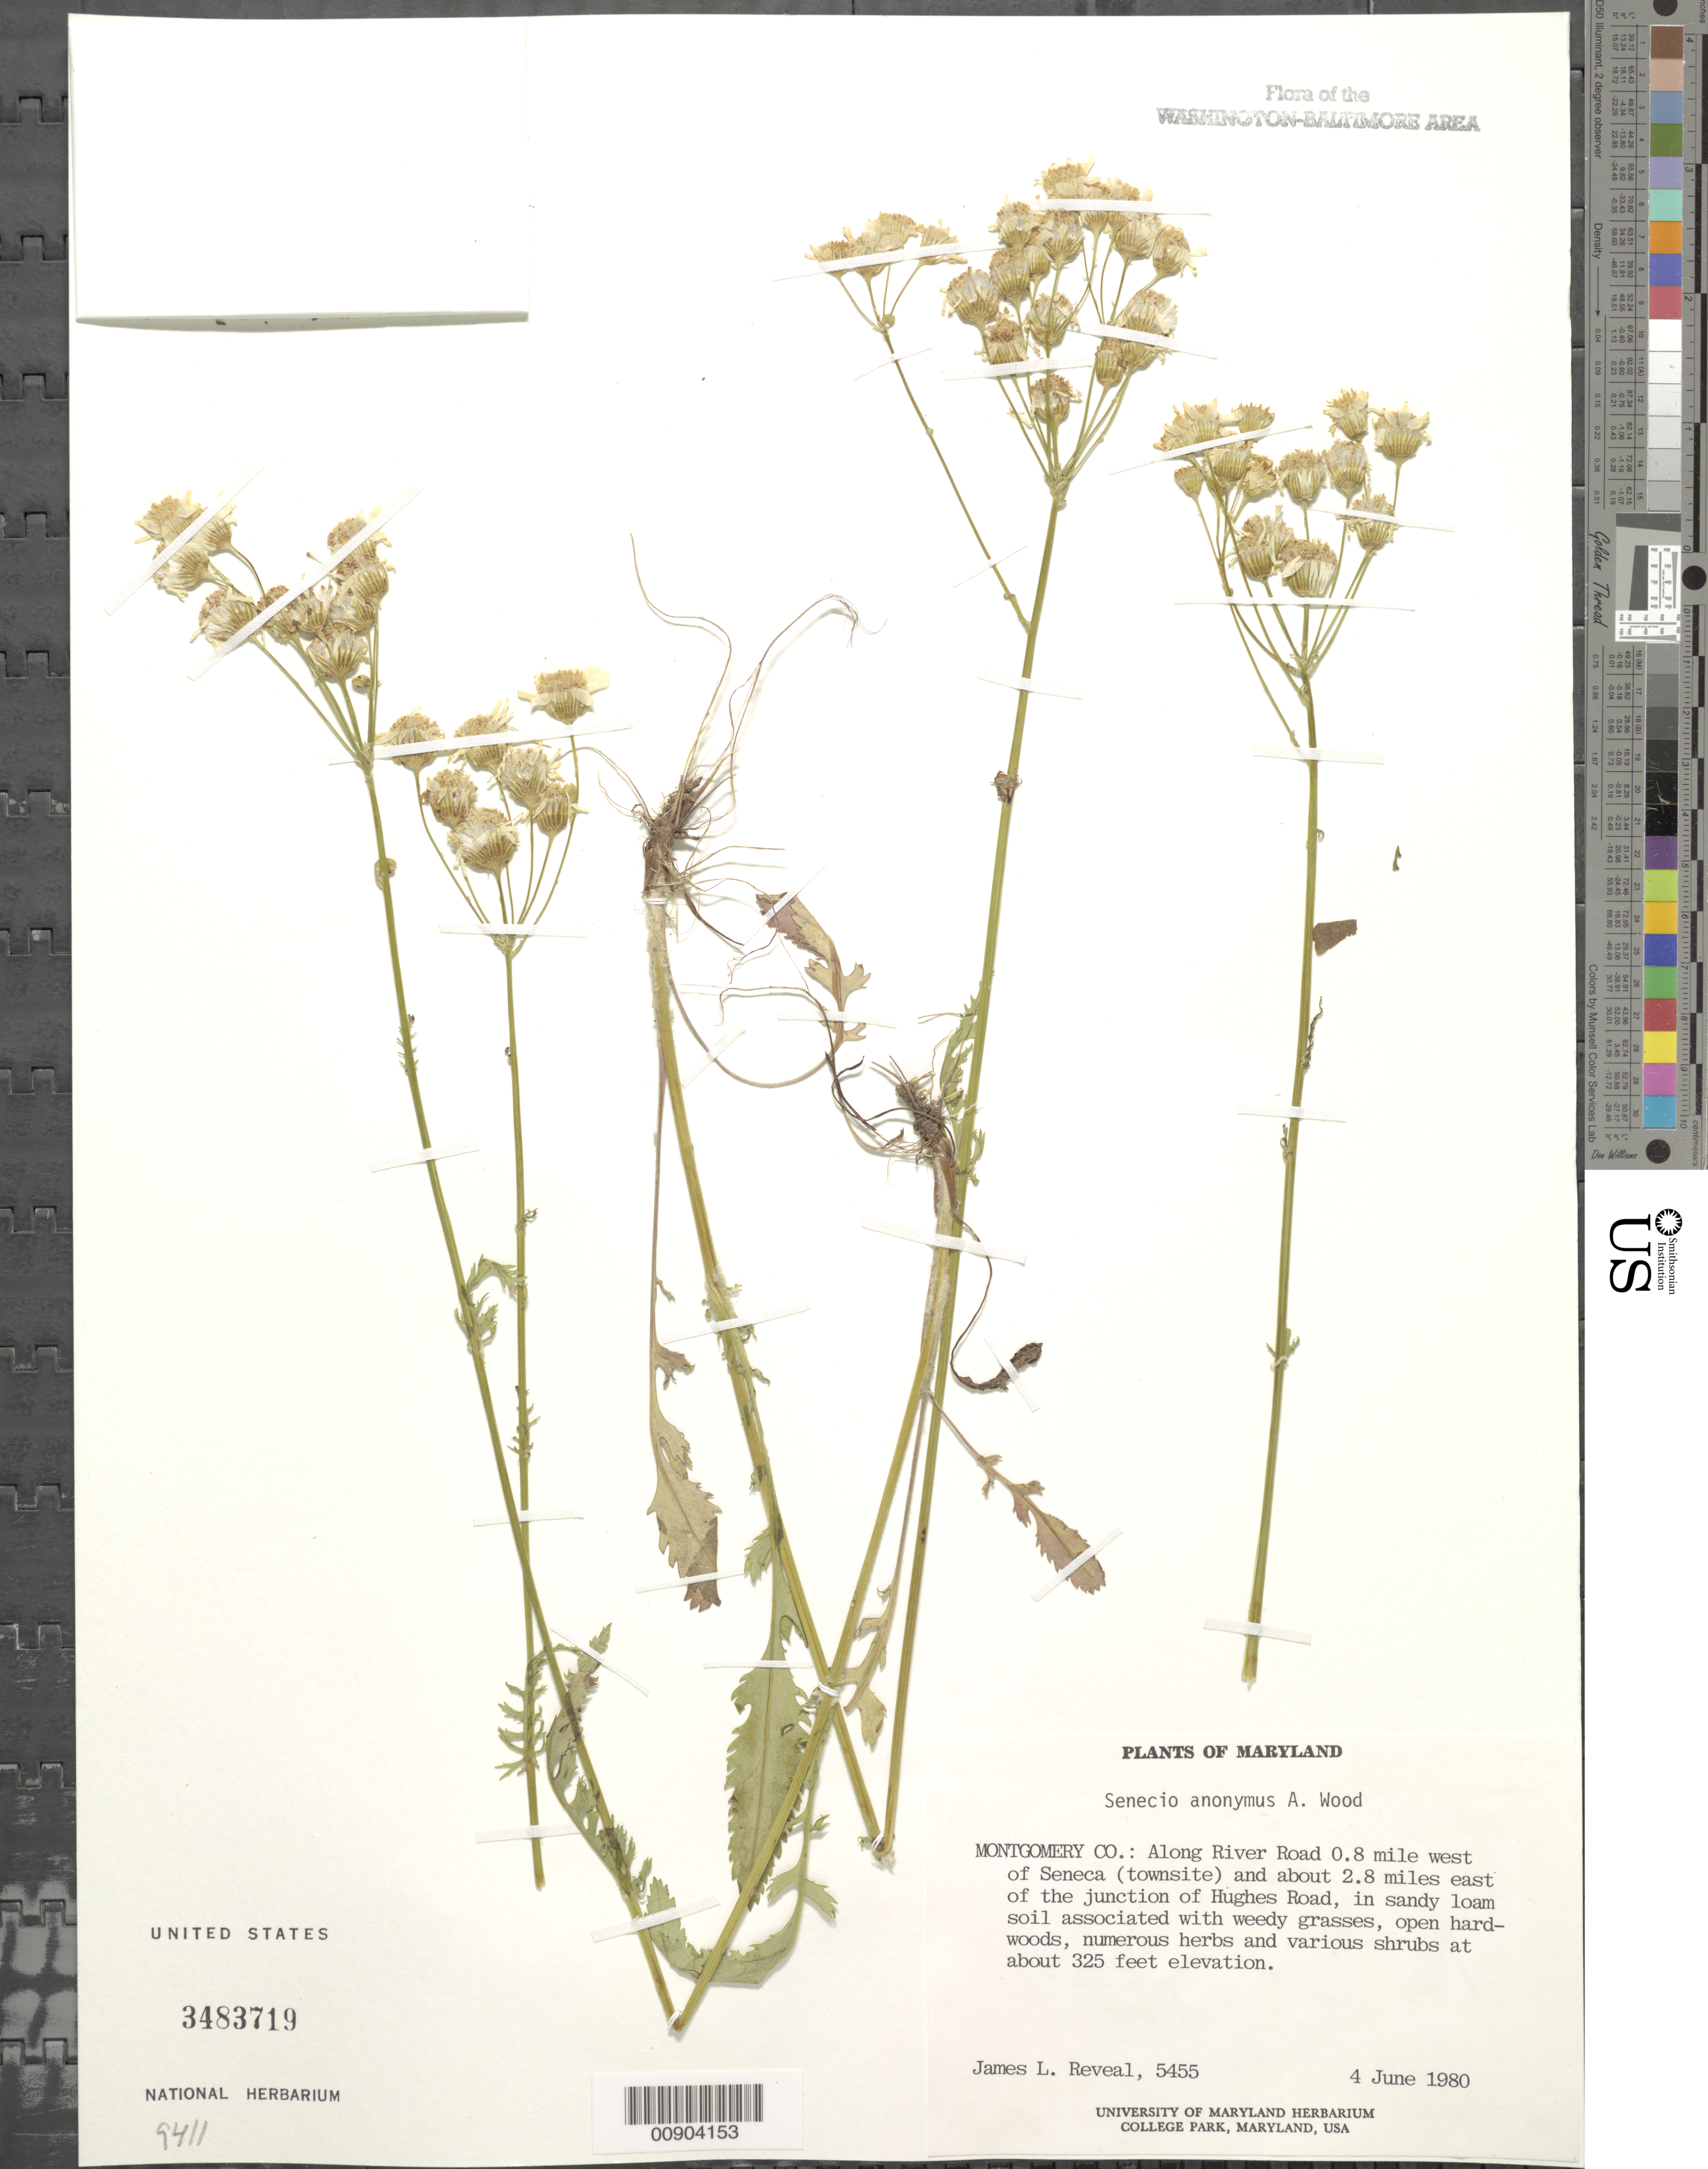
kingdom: Plantae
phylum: Tracheophyta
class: Magnoliopsida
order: Asterales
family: Asteraceae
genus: Packera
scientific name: Packera anonyma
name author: (Alph. Wood) W.A. Weber & Á. Löve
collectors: J. L. Reveal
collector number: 5455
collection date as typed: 4 June 1980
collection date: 1980-06-04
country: United States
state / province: Maryland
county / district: Montgomery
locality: Along River Road 0.8 miles west of Seneca (townsite) and about 2.8 miles east of the junction of Hughes Road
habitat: In sandy loam associated with weedy grasses, open hardwoods, numerous herbs and various shrubs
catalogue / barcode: US 3483719